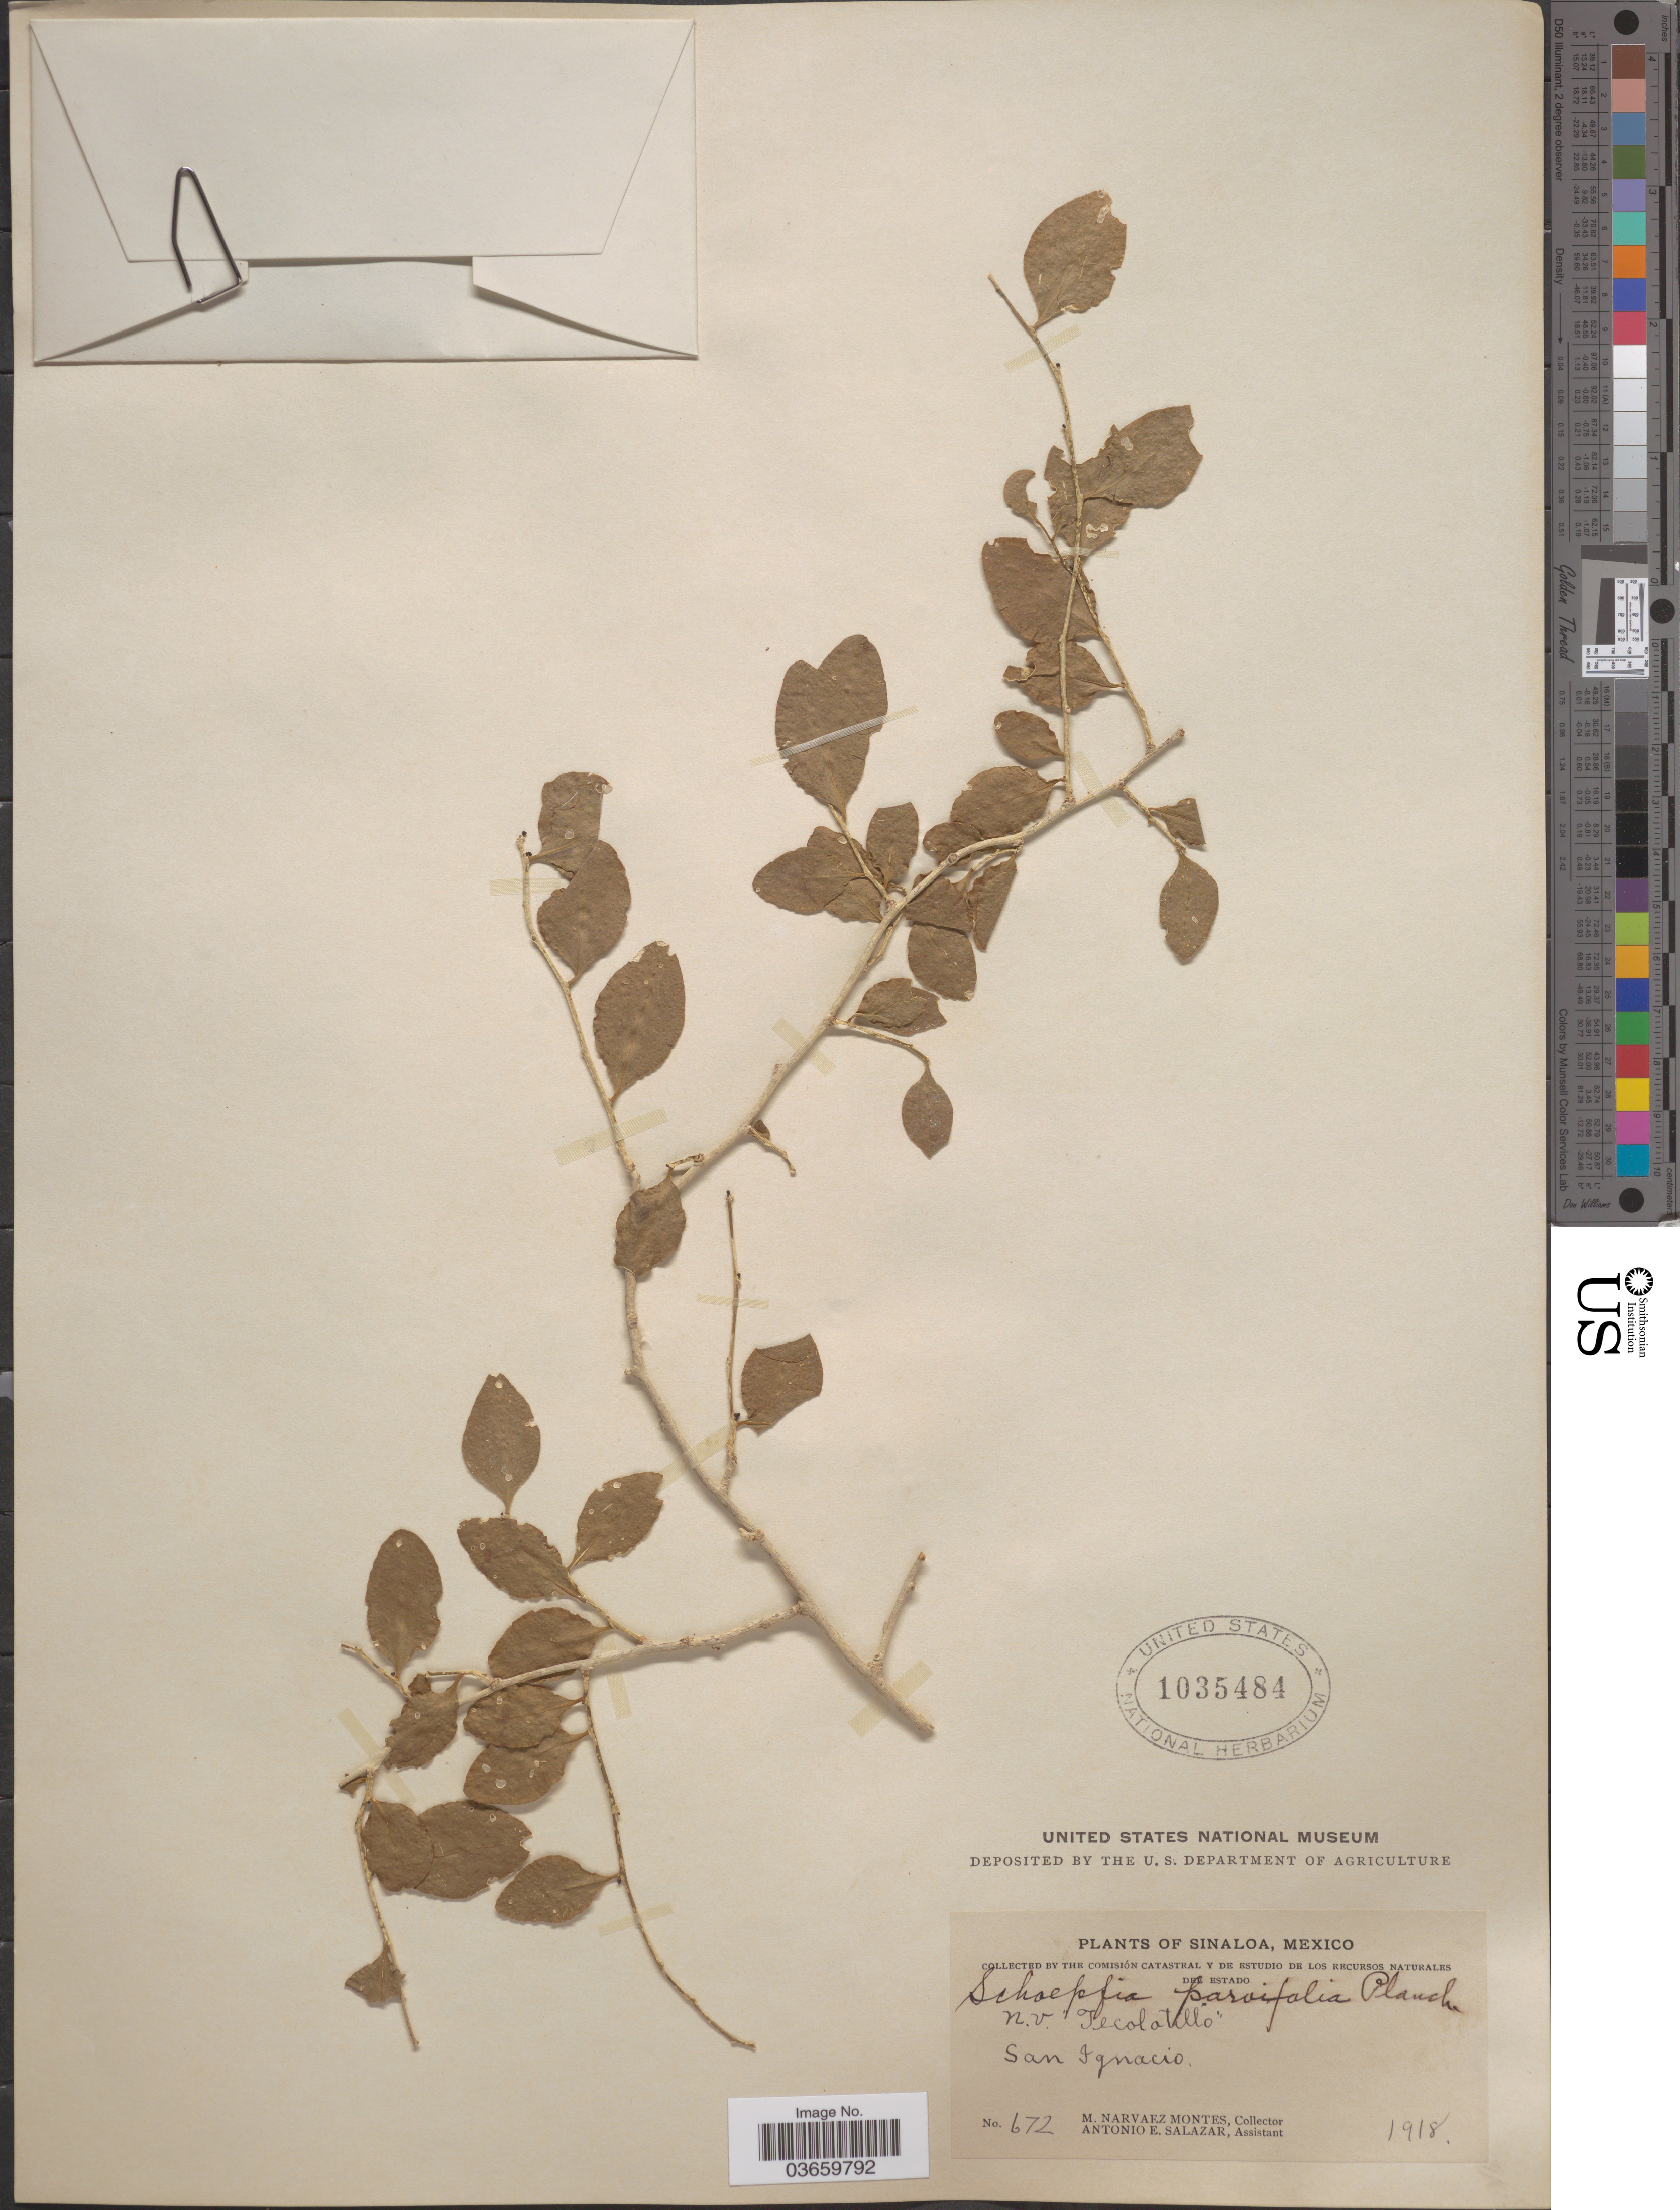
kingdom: Plantae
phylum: Tracheophyta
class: Magnoliopsida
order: Santalales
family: Schoepfiaceae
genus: Schoepfia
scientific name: Schoepfia parvifolia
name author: Planch.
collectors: M. Narvaez-Montes & A. E. Salazar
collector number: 672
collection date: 1918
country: Mexico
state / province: Sinaloa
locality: San Ignacio.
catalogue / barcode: US 1035484